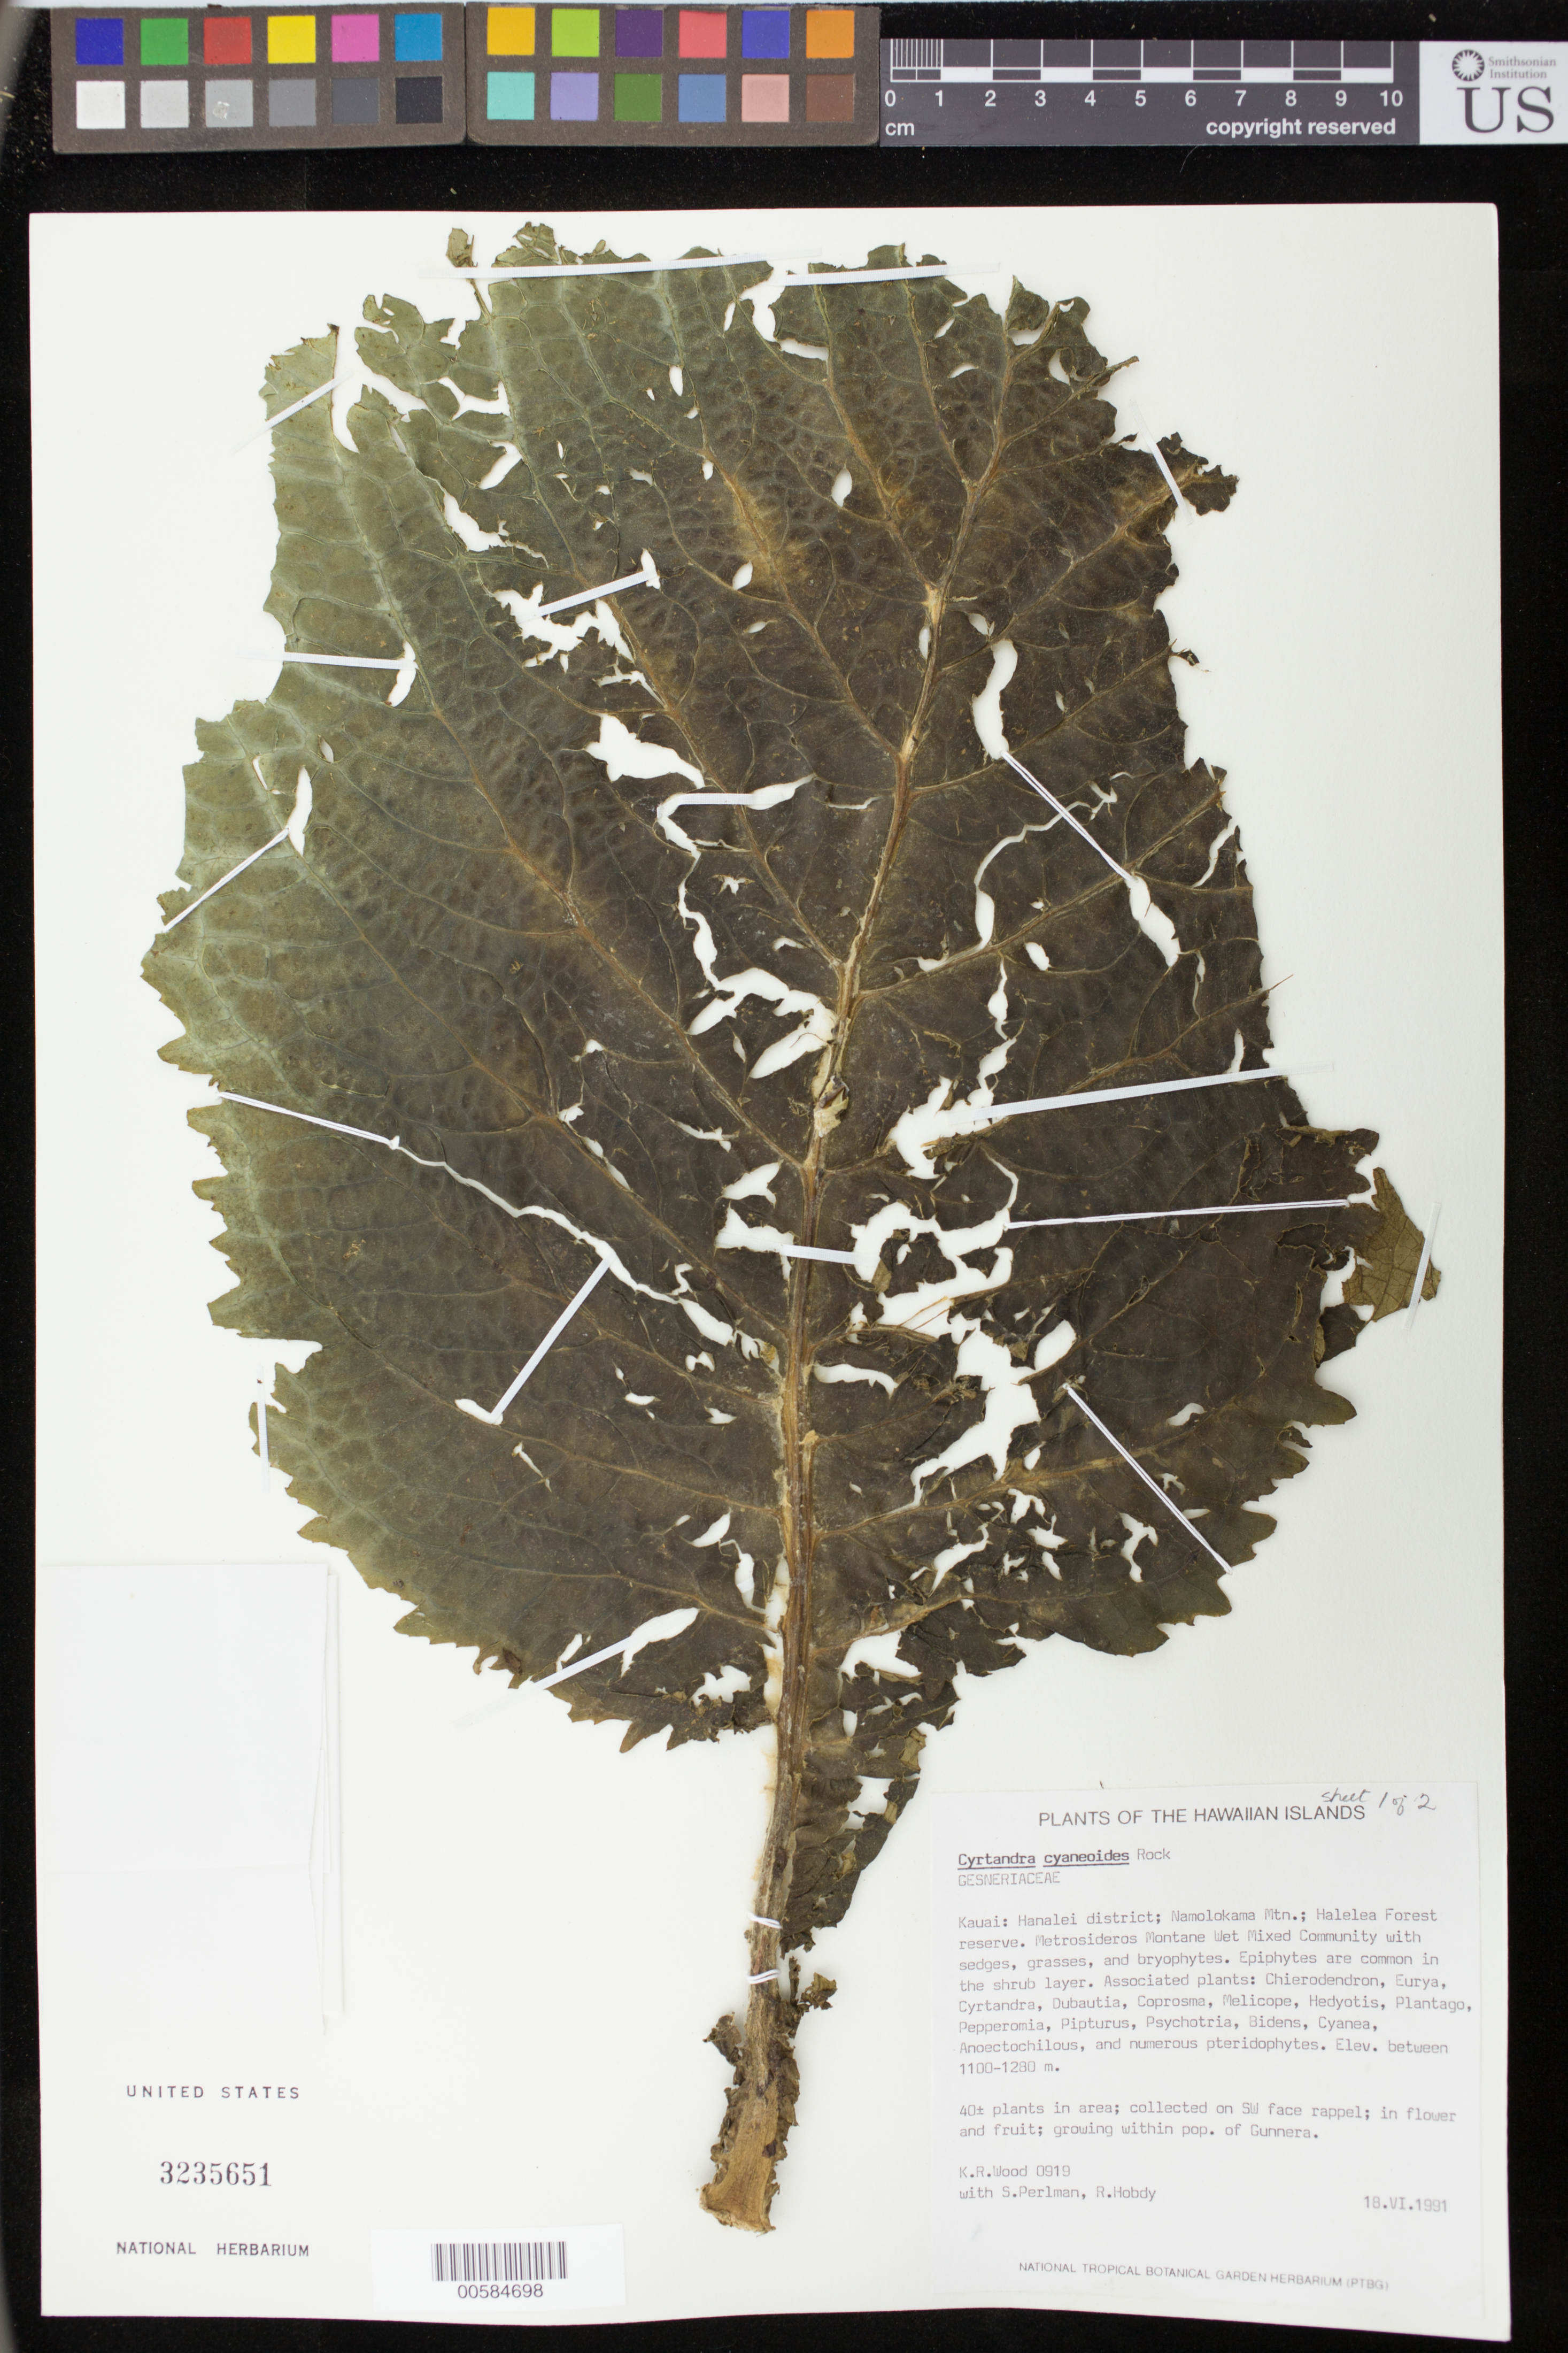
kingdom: Plantae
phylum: Tracheophyta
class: Magnoliopsida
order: Lamiales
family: Gesneriaceae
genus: Cyrtandra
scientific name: Cyrtandra cyaneoides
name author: Rock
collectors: K. R. Wood, S. P. Perlman & R. Hobdy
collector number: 0919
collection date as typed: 18 Jun 1991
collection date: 1991-06-18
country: United States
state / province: Hawaii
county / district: Kauai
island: Kaua'i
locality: Hanalei Dist; Namolokama Mt; Halelea For Res.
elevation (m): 1100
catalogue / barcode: US 3235651